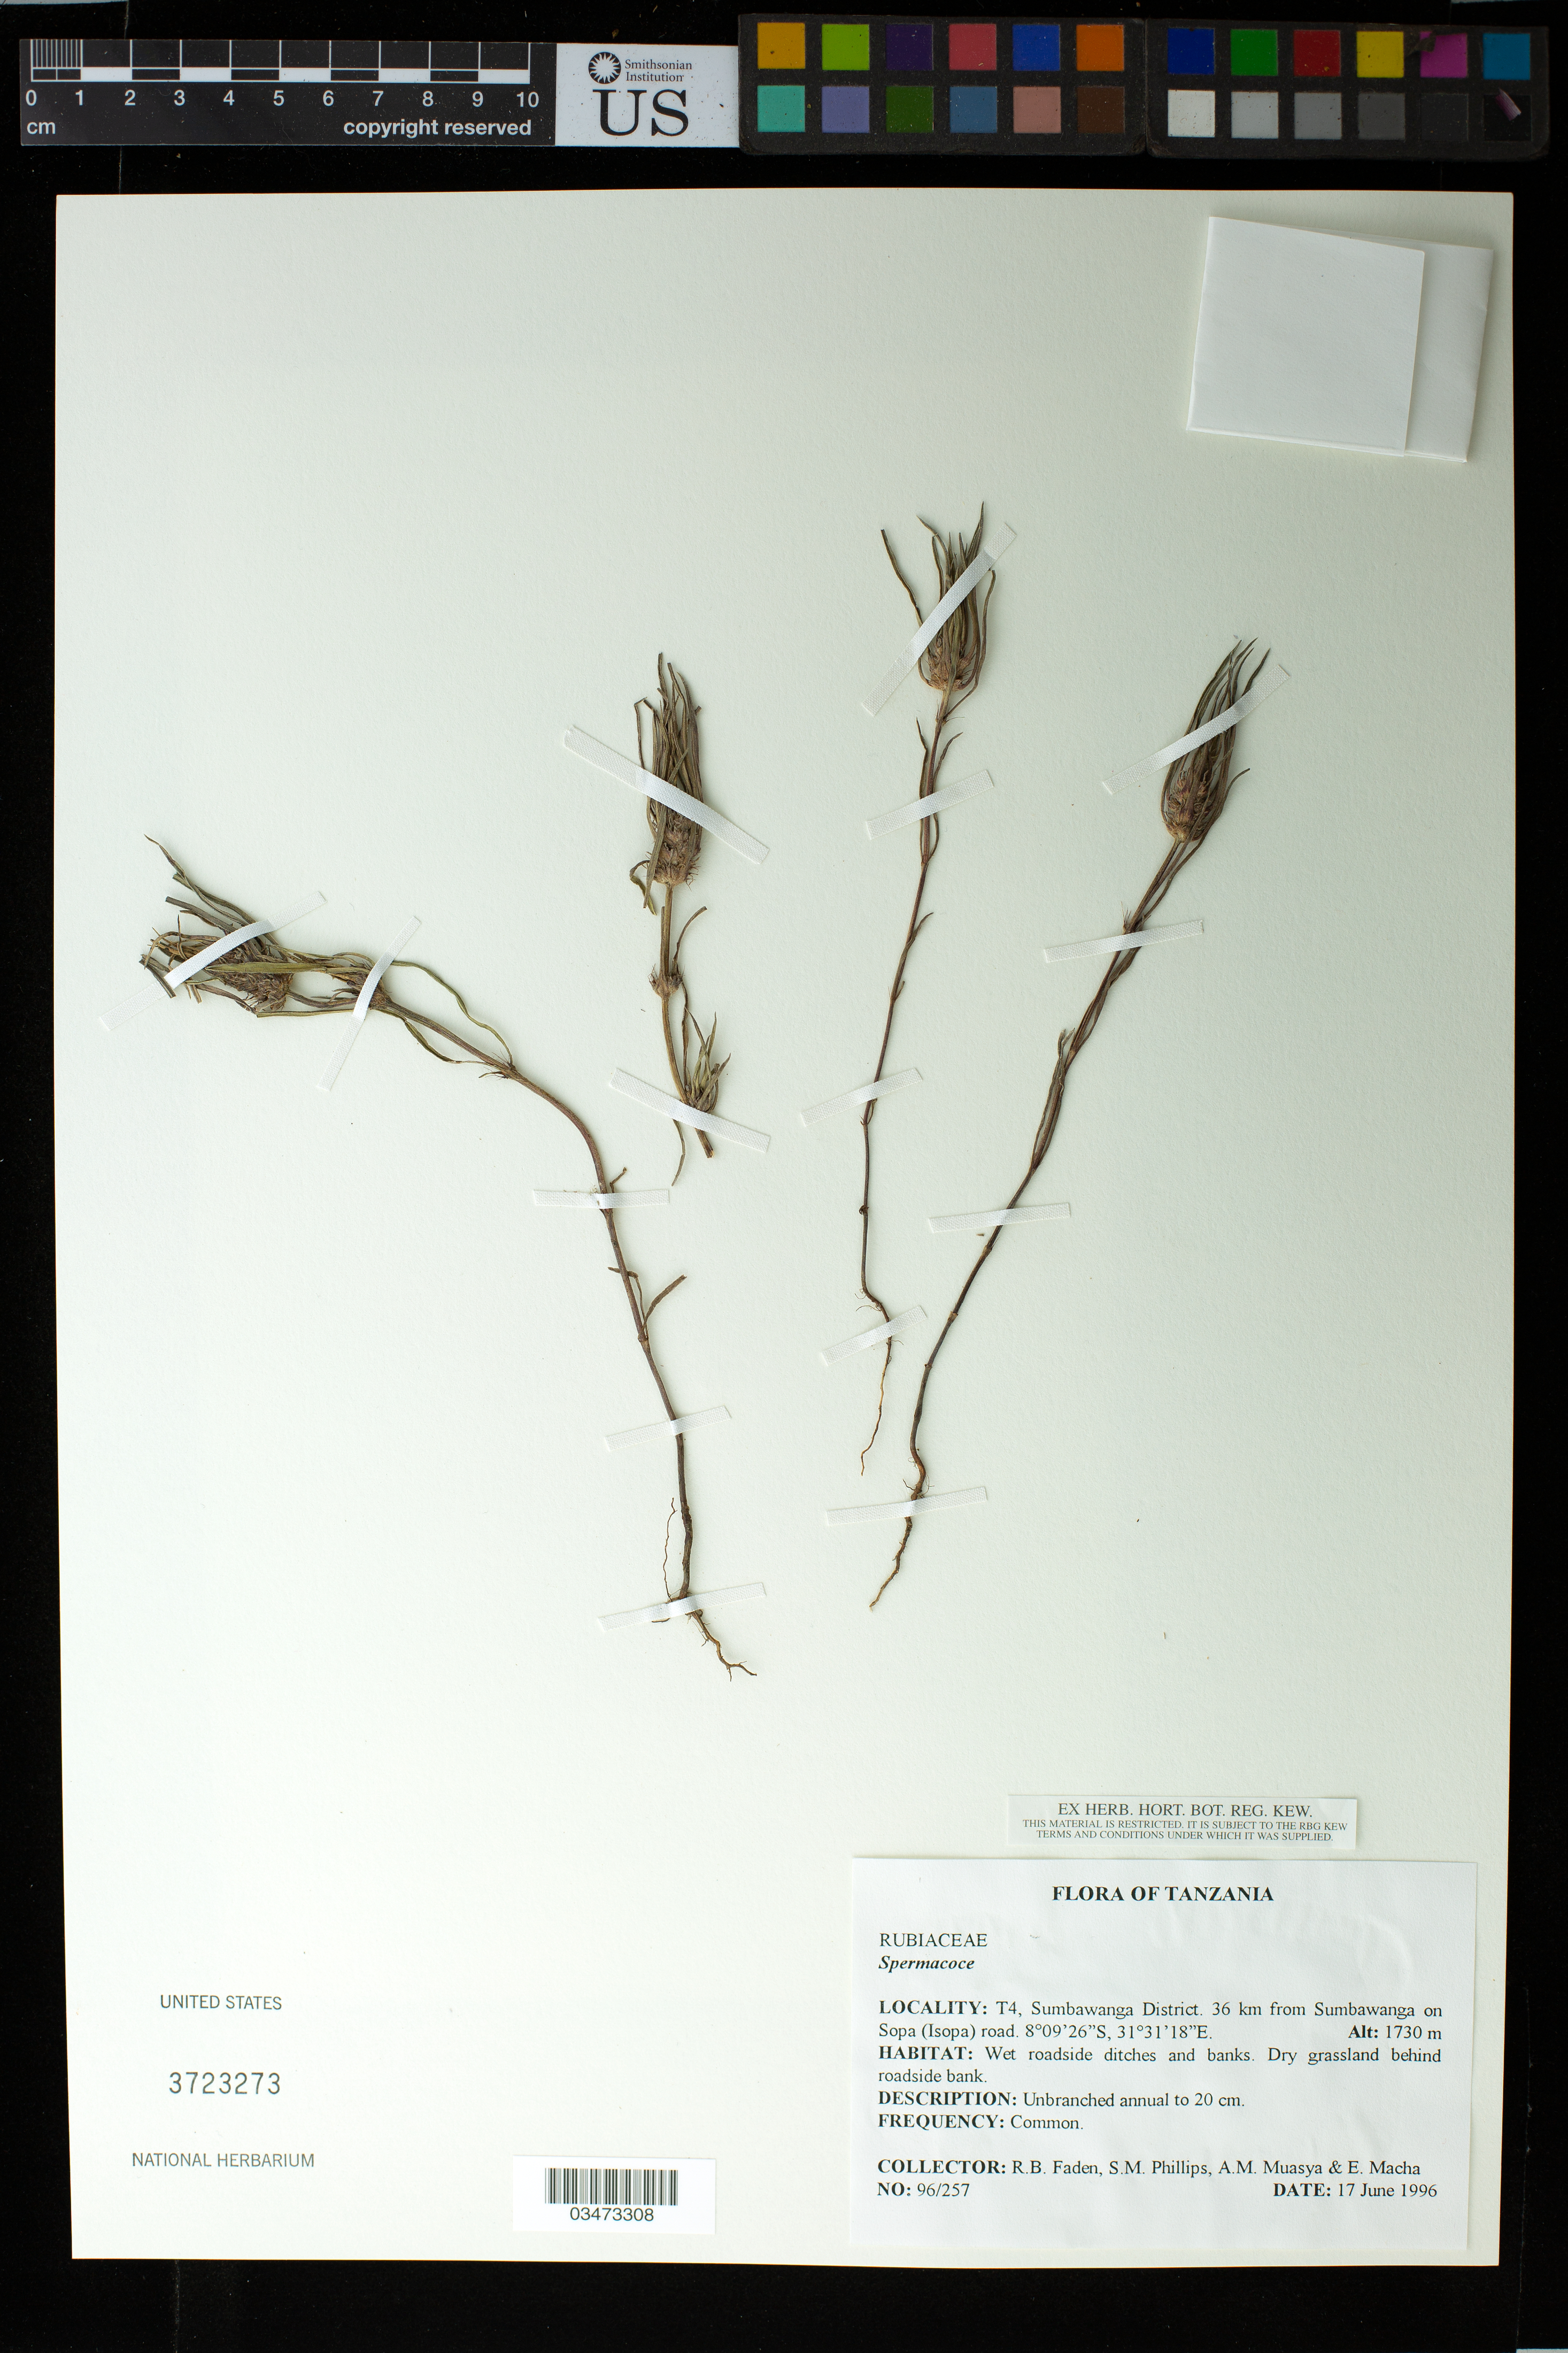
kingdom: Plantae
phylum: Tracheophyta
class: Magnoliopsida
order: Gentianales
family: Rubiaceae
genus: Spermacoce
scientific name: Spermacoce sp.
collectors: R. B. Faden, S. M. Phillips, A. Muasya & E. Macha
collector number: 96/257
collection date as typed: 17 Jun 1996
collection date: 1996-06-17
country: Tanzania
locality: T4, sumbawanga dist., from sumbawanga to sopa (isopa) road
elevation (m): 1730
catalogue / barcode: US 3723273